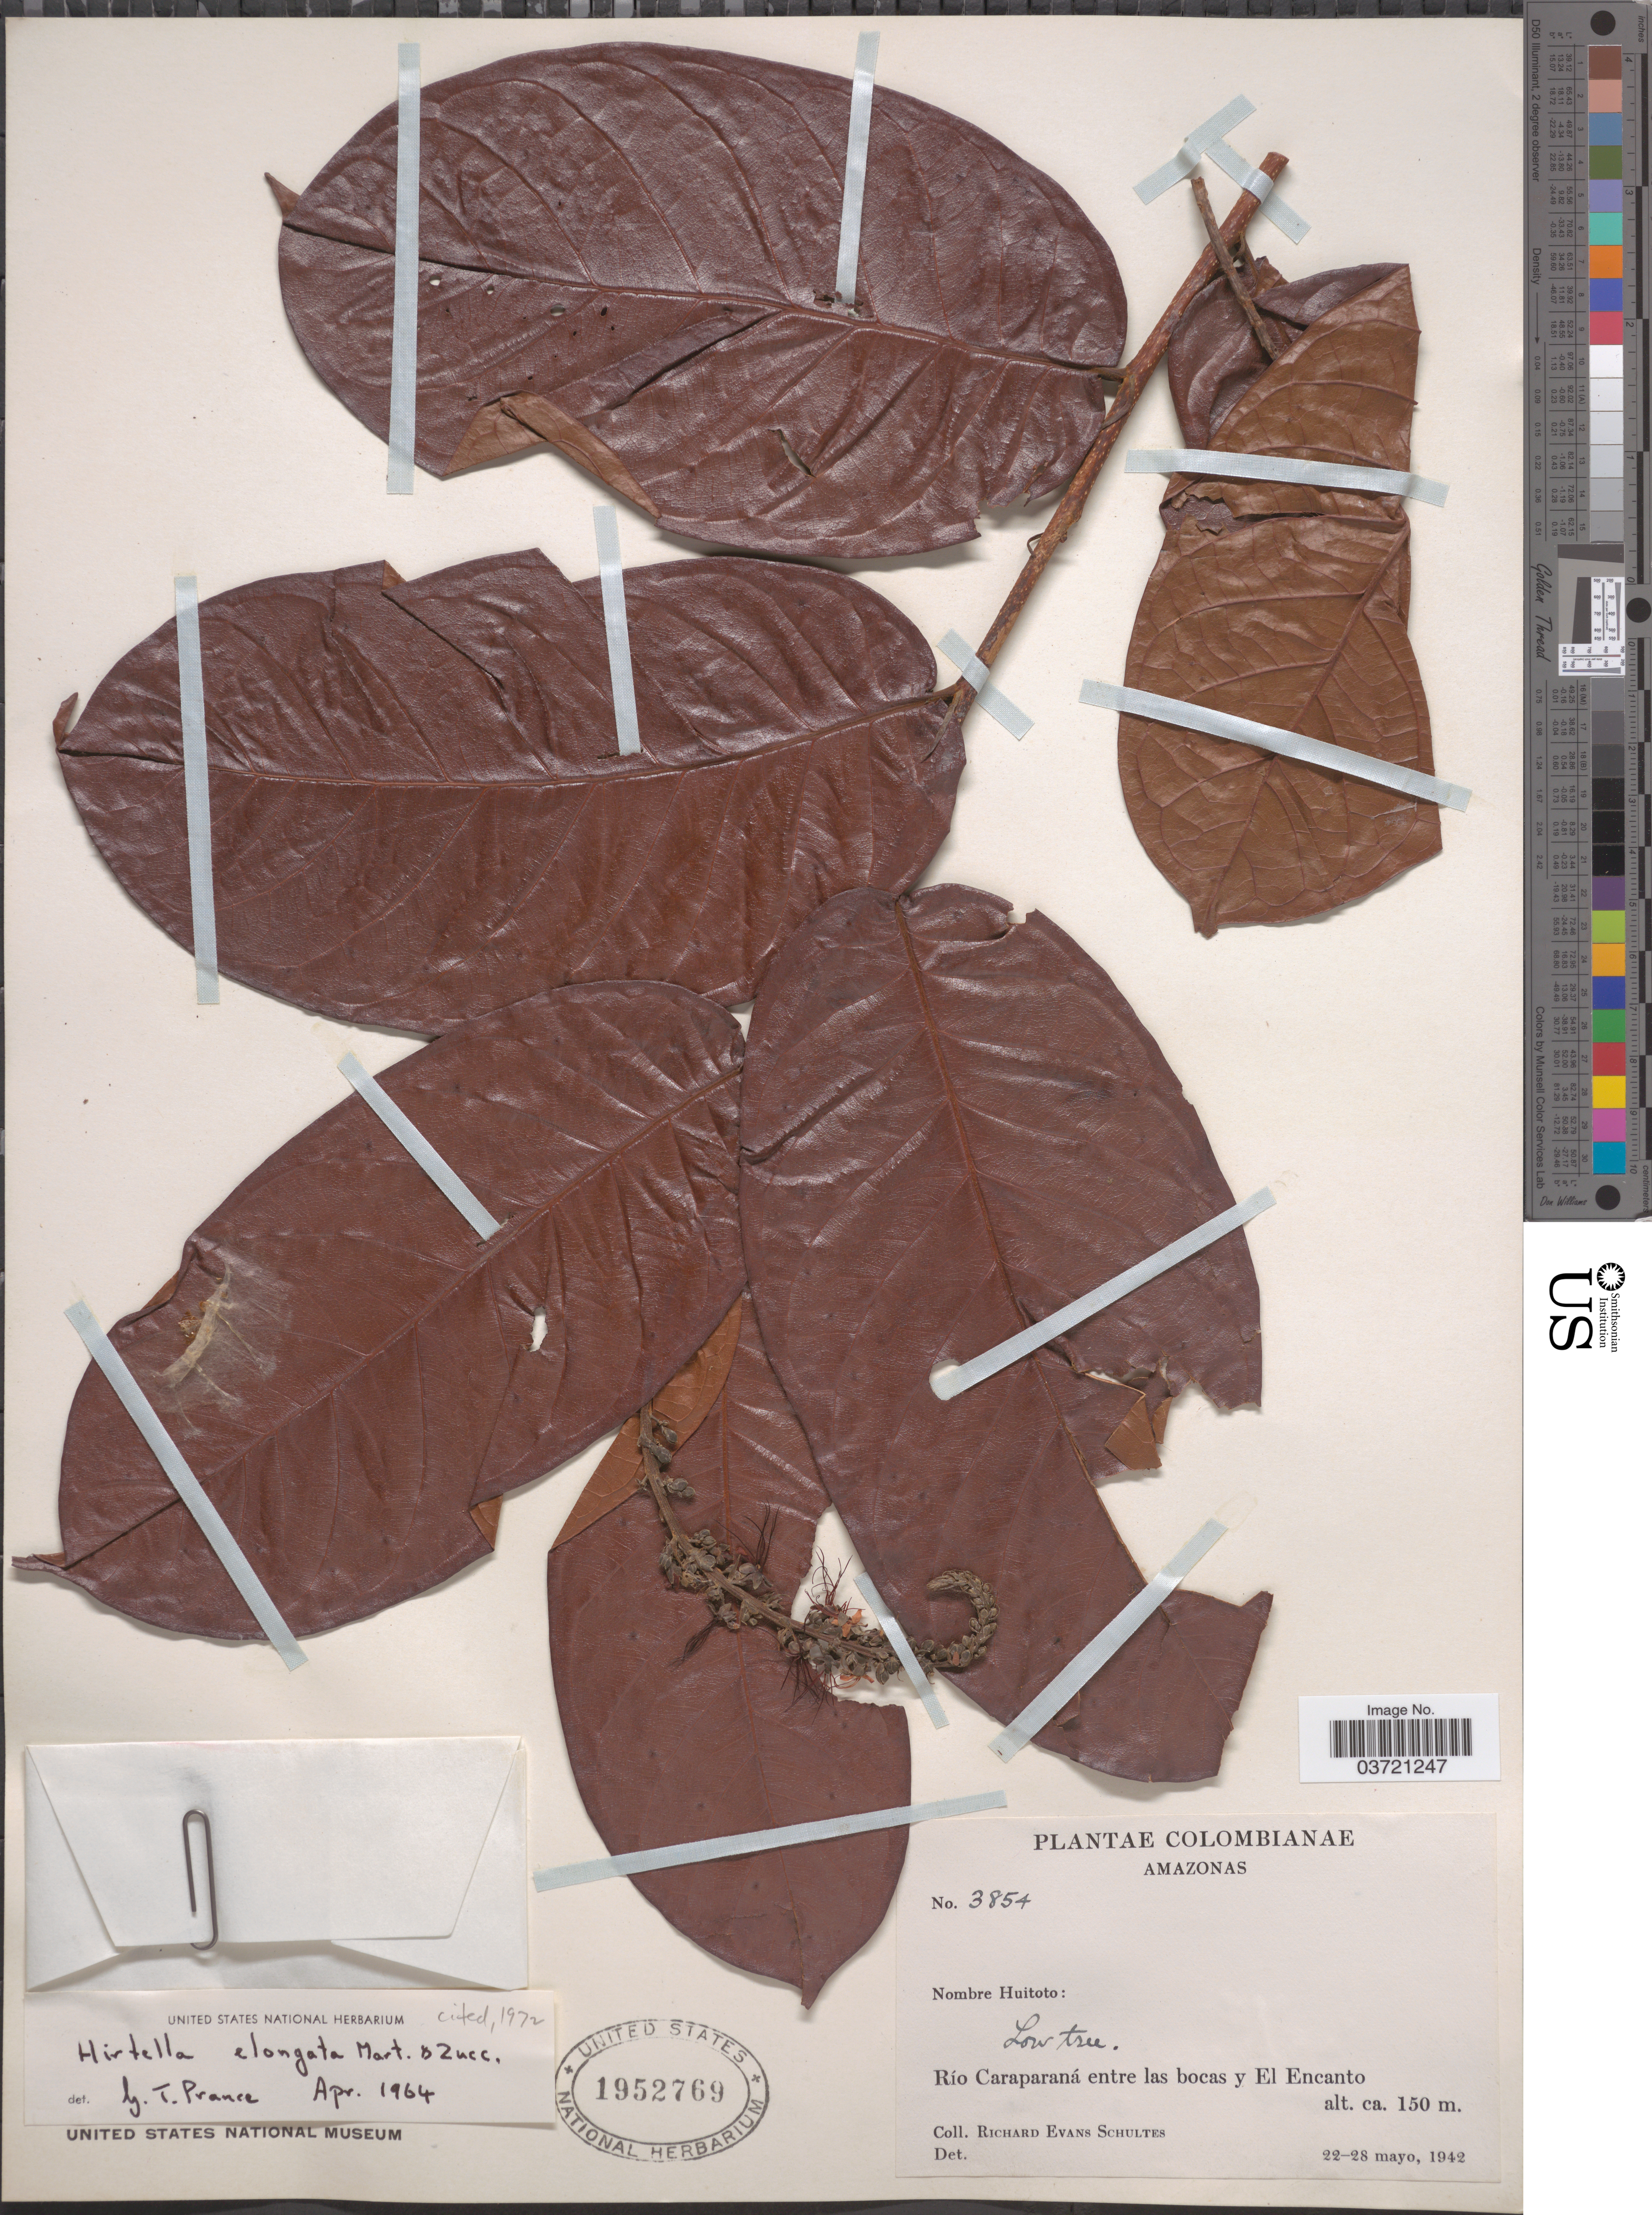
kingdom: Plantae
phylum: Tracheophyta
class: Magnoliopsida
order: Malpighiales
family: Chrysobalanaceae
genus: Hirtella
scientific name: Hirtella elongata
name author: Mart. & Zucc.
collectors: R. E. Schultes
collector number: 3854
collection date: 1942-05-22/1942-05-28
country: Colombia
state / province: Amazônas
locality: Río Caraparaná entre las bocas y El Encanto.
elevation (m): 150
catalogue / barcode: US 1952769